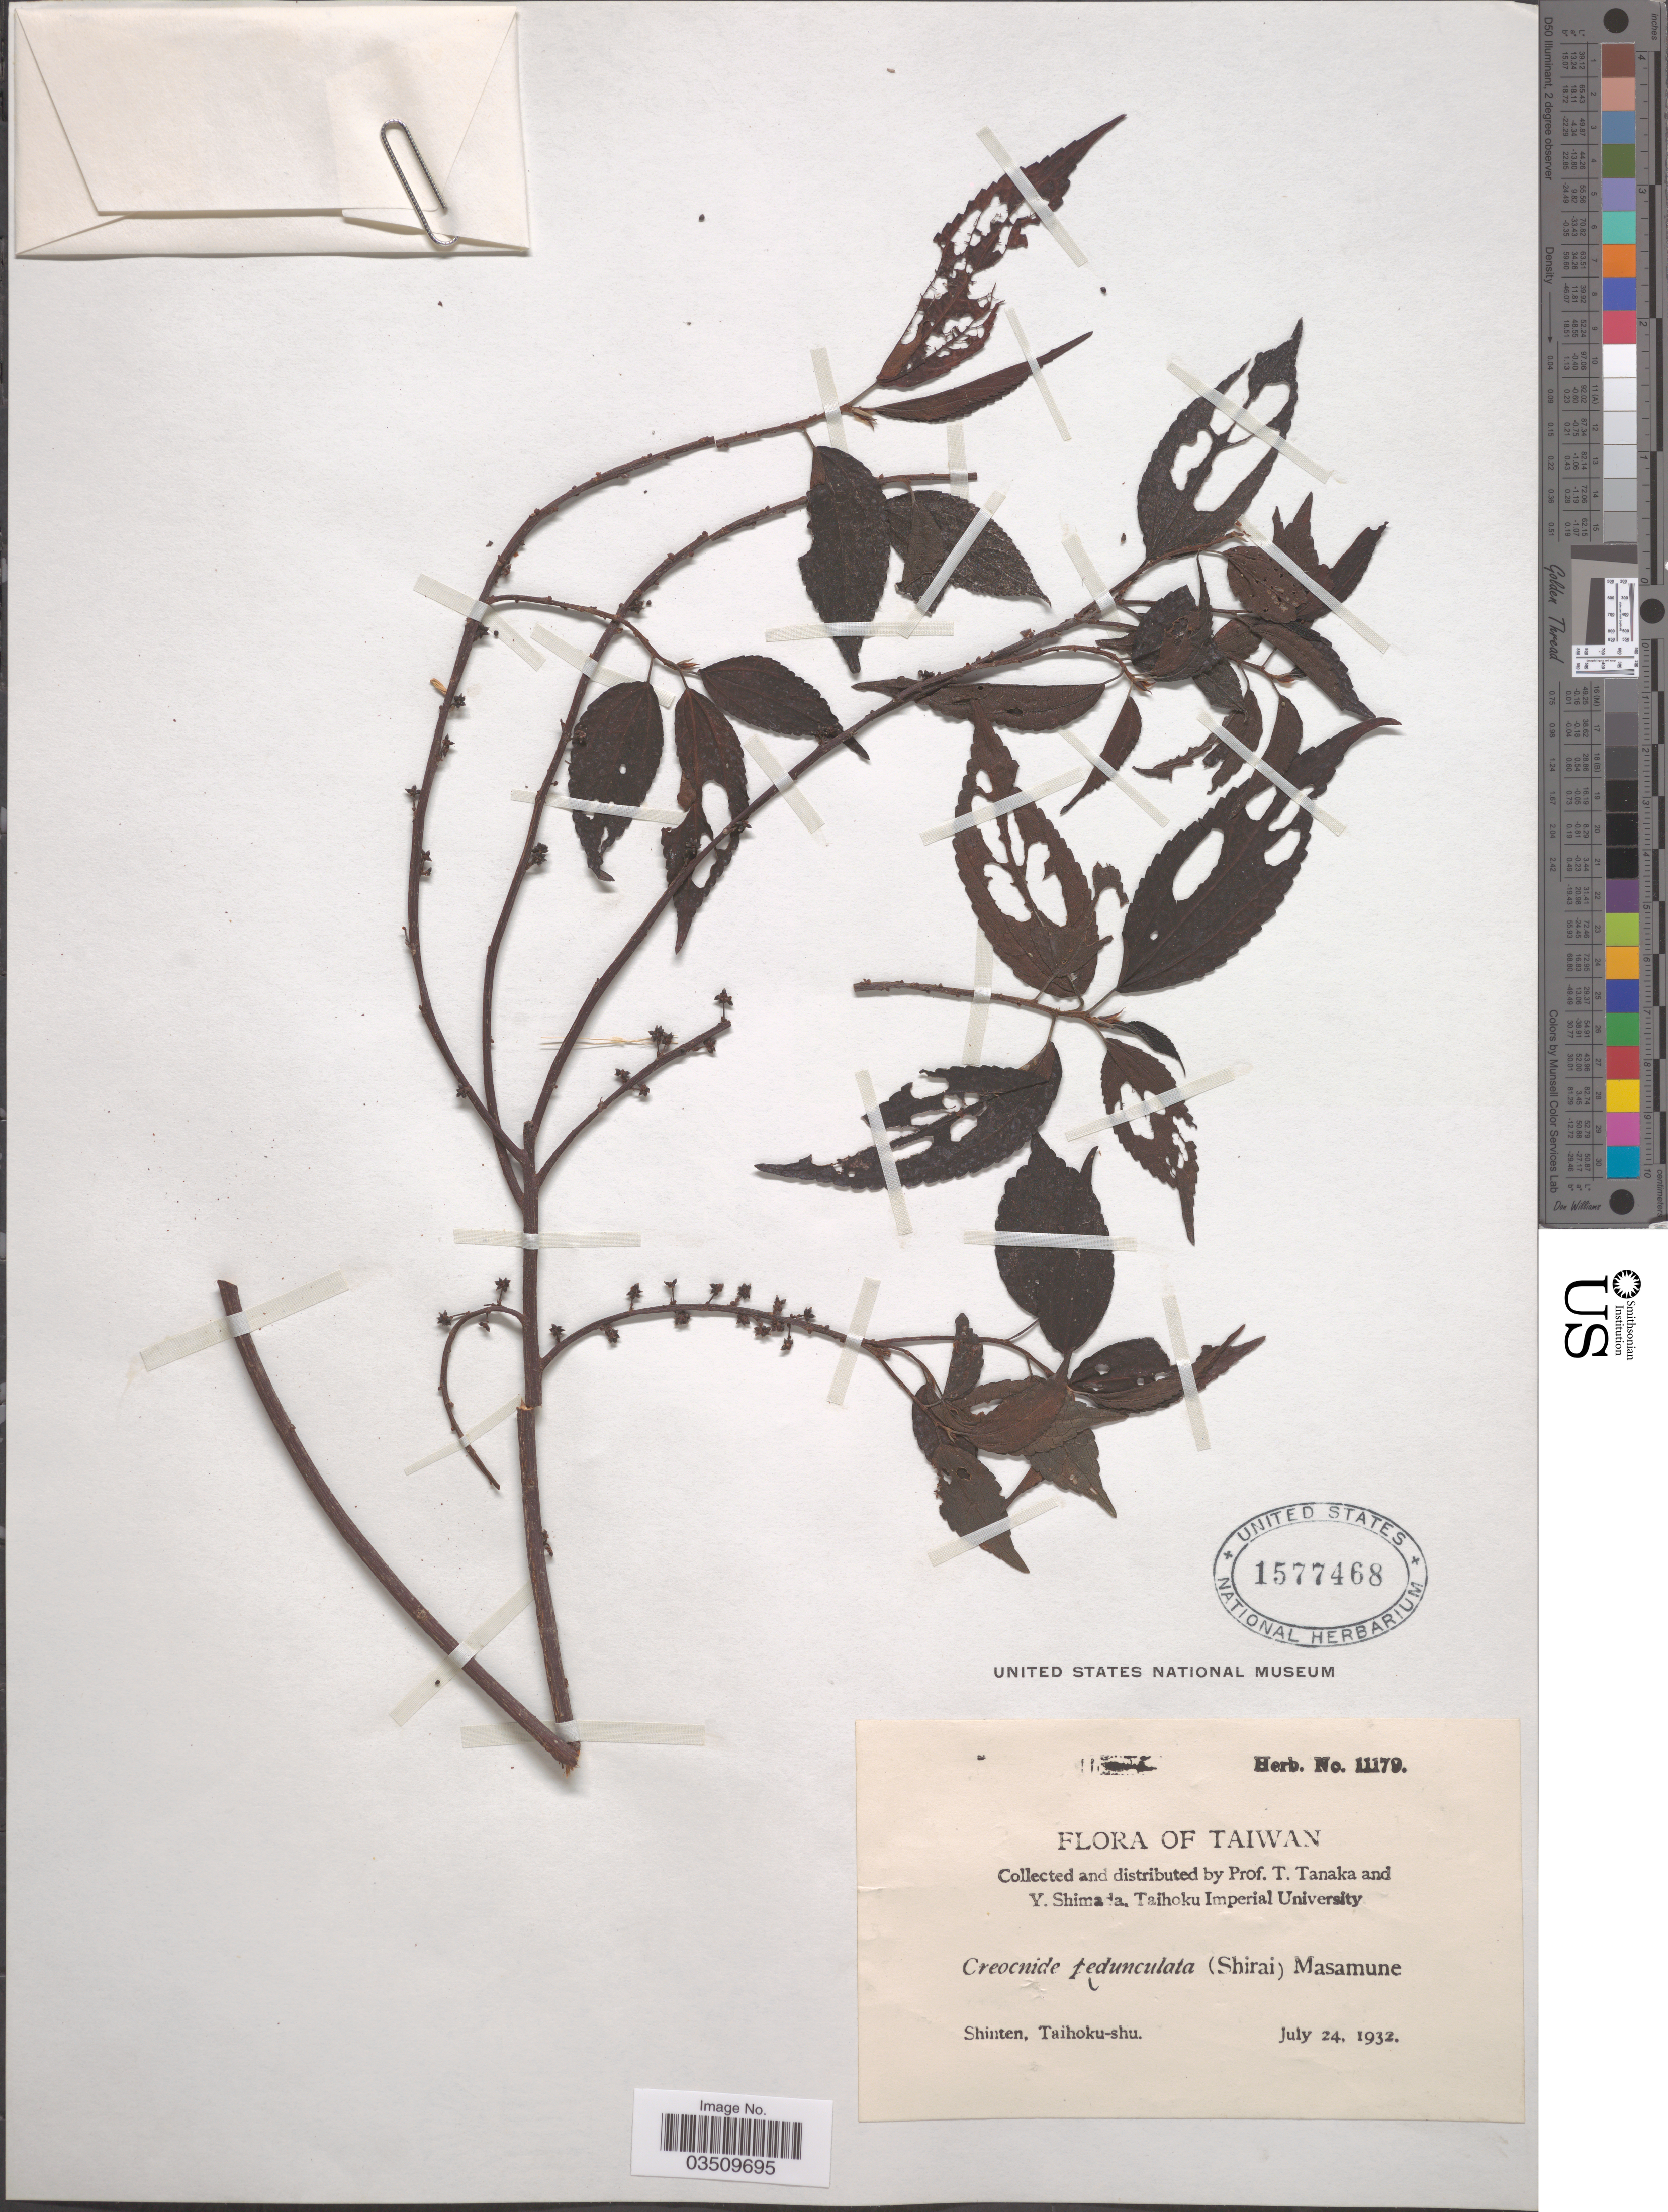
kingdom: Plantae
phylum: Tracheophyta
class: Magnoliopsida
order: Rosales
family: Urticaceae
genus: Oreocnide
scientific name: Oreocnide pedunculata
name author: (Shirai) Masam.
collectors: T. Tanaka & Y. Shimada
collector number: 11179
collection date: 1932-07-24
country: Taiwan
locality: Shinten, Taihoku-shu.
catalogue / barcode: US 1577468